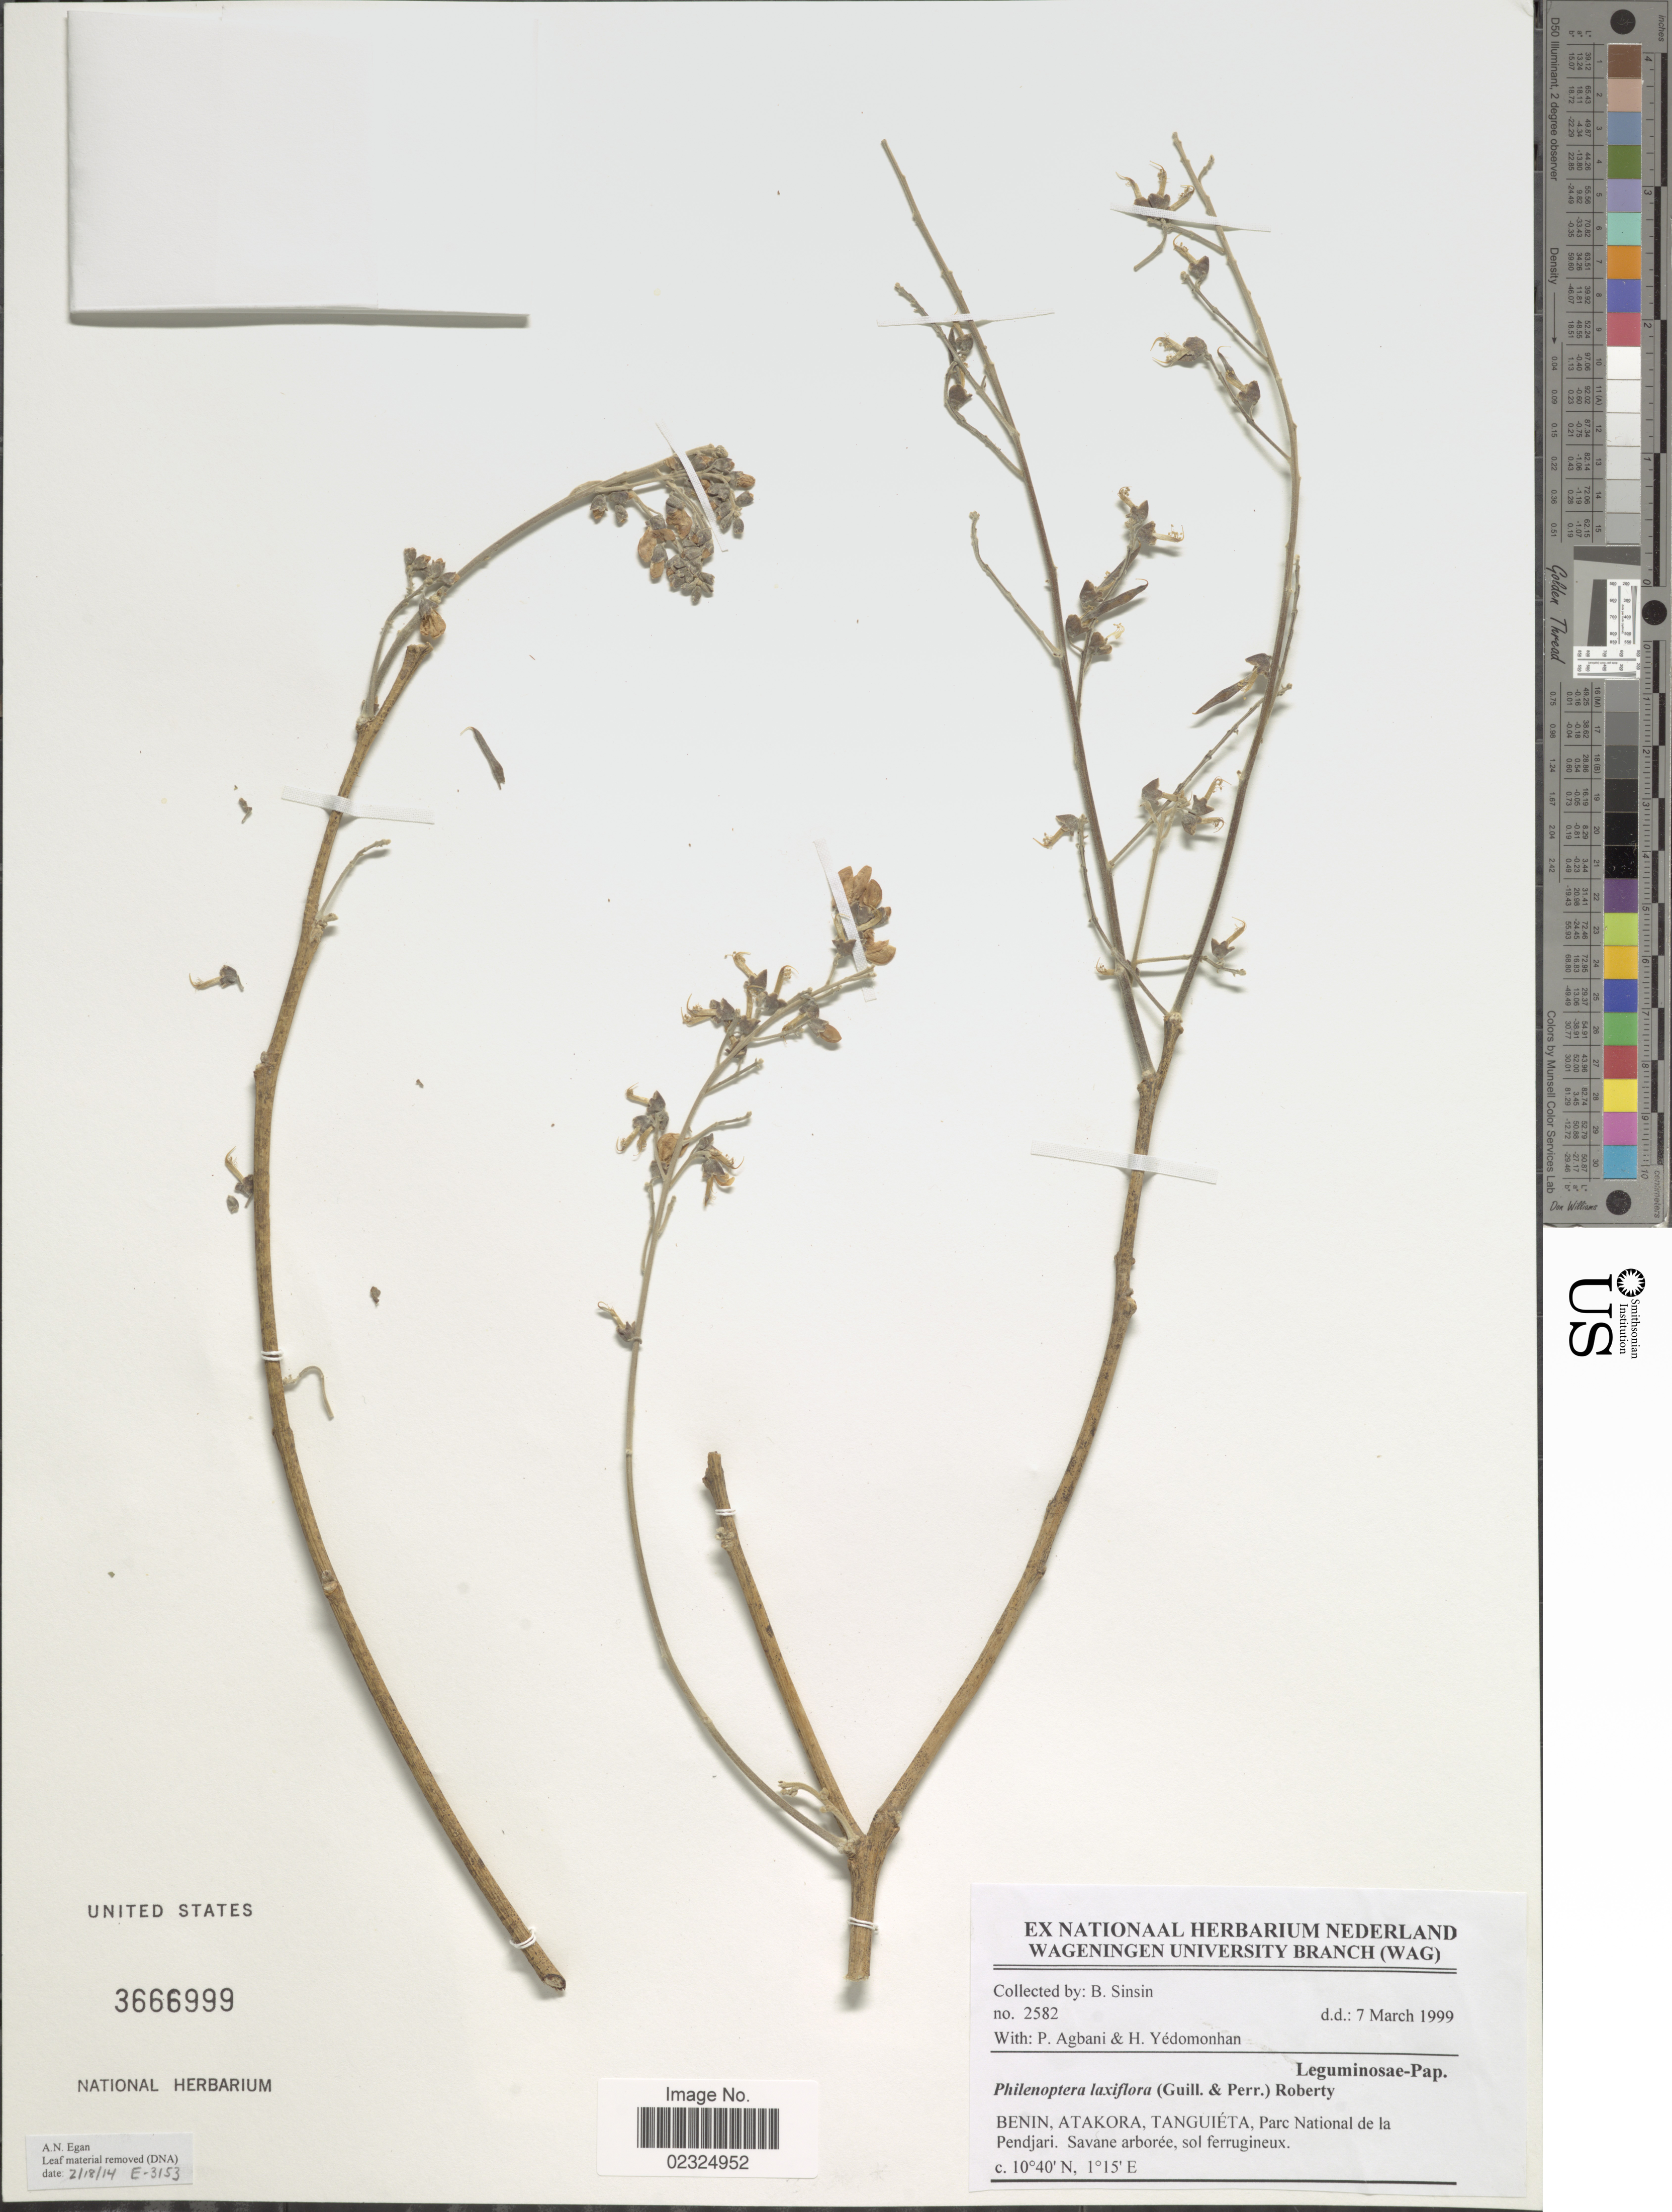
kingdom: Plantae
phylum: Tracheophyta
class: Magnoliopsida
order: Fabales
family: Fabaceae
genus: Philenoptera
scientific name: Philenoptera laxiflora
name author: (Guill. & Perr.) Roberty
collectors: B. Sinsin, P. Agbani & H. Yedomonhan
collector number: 2582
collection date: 1999-03-07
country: Benin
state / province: Atakora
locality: Tanguieta, Parc National de la Pendjari.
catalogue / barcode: US 3666999